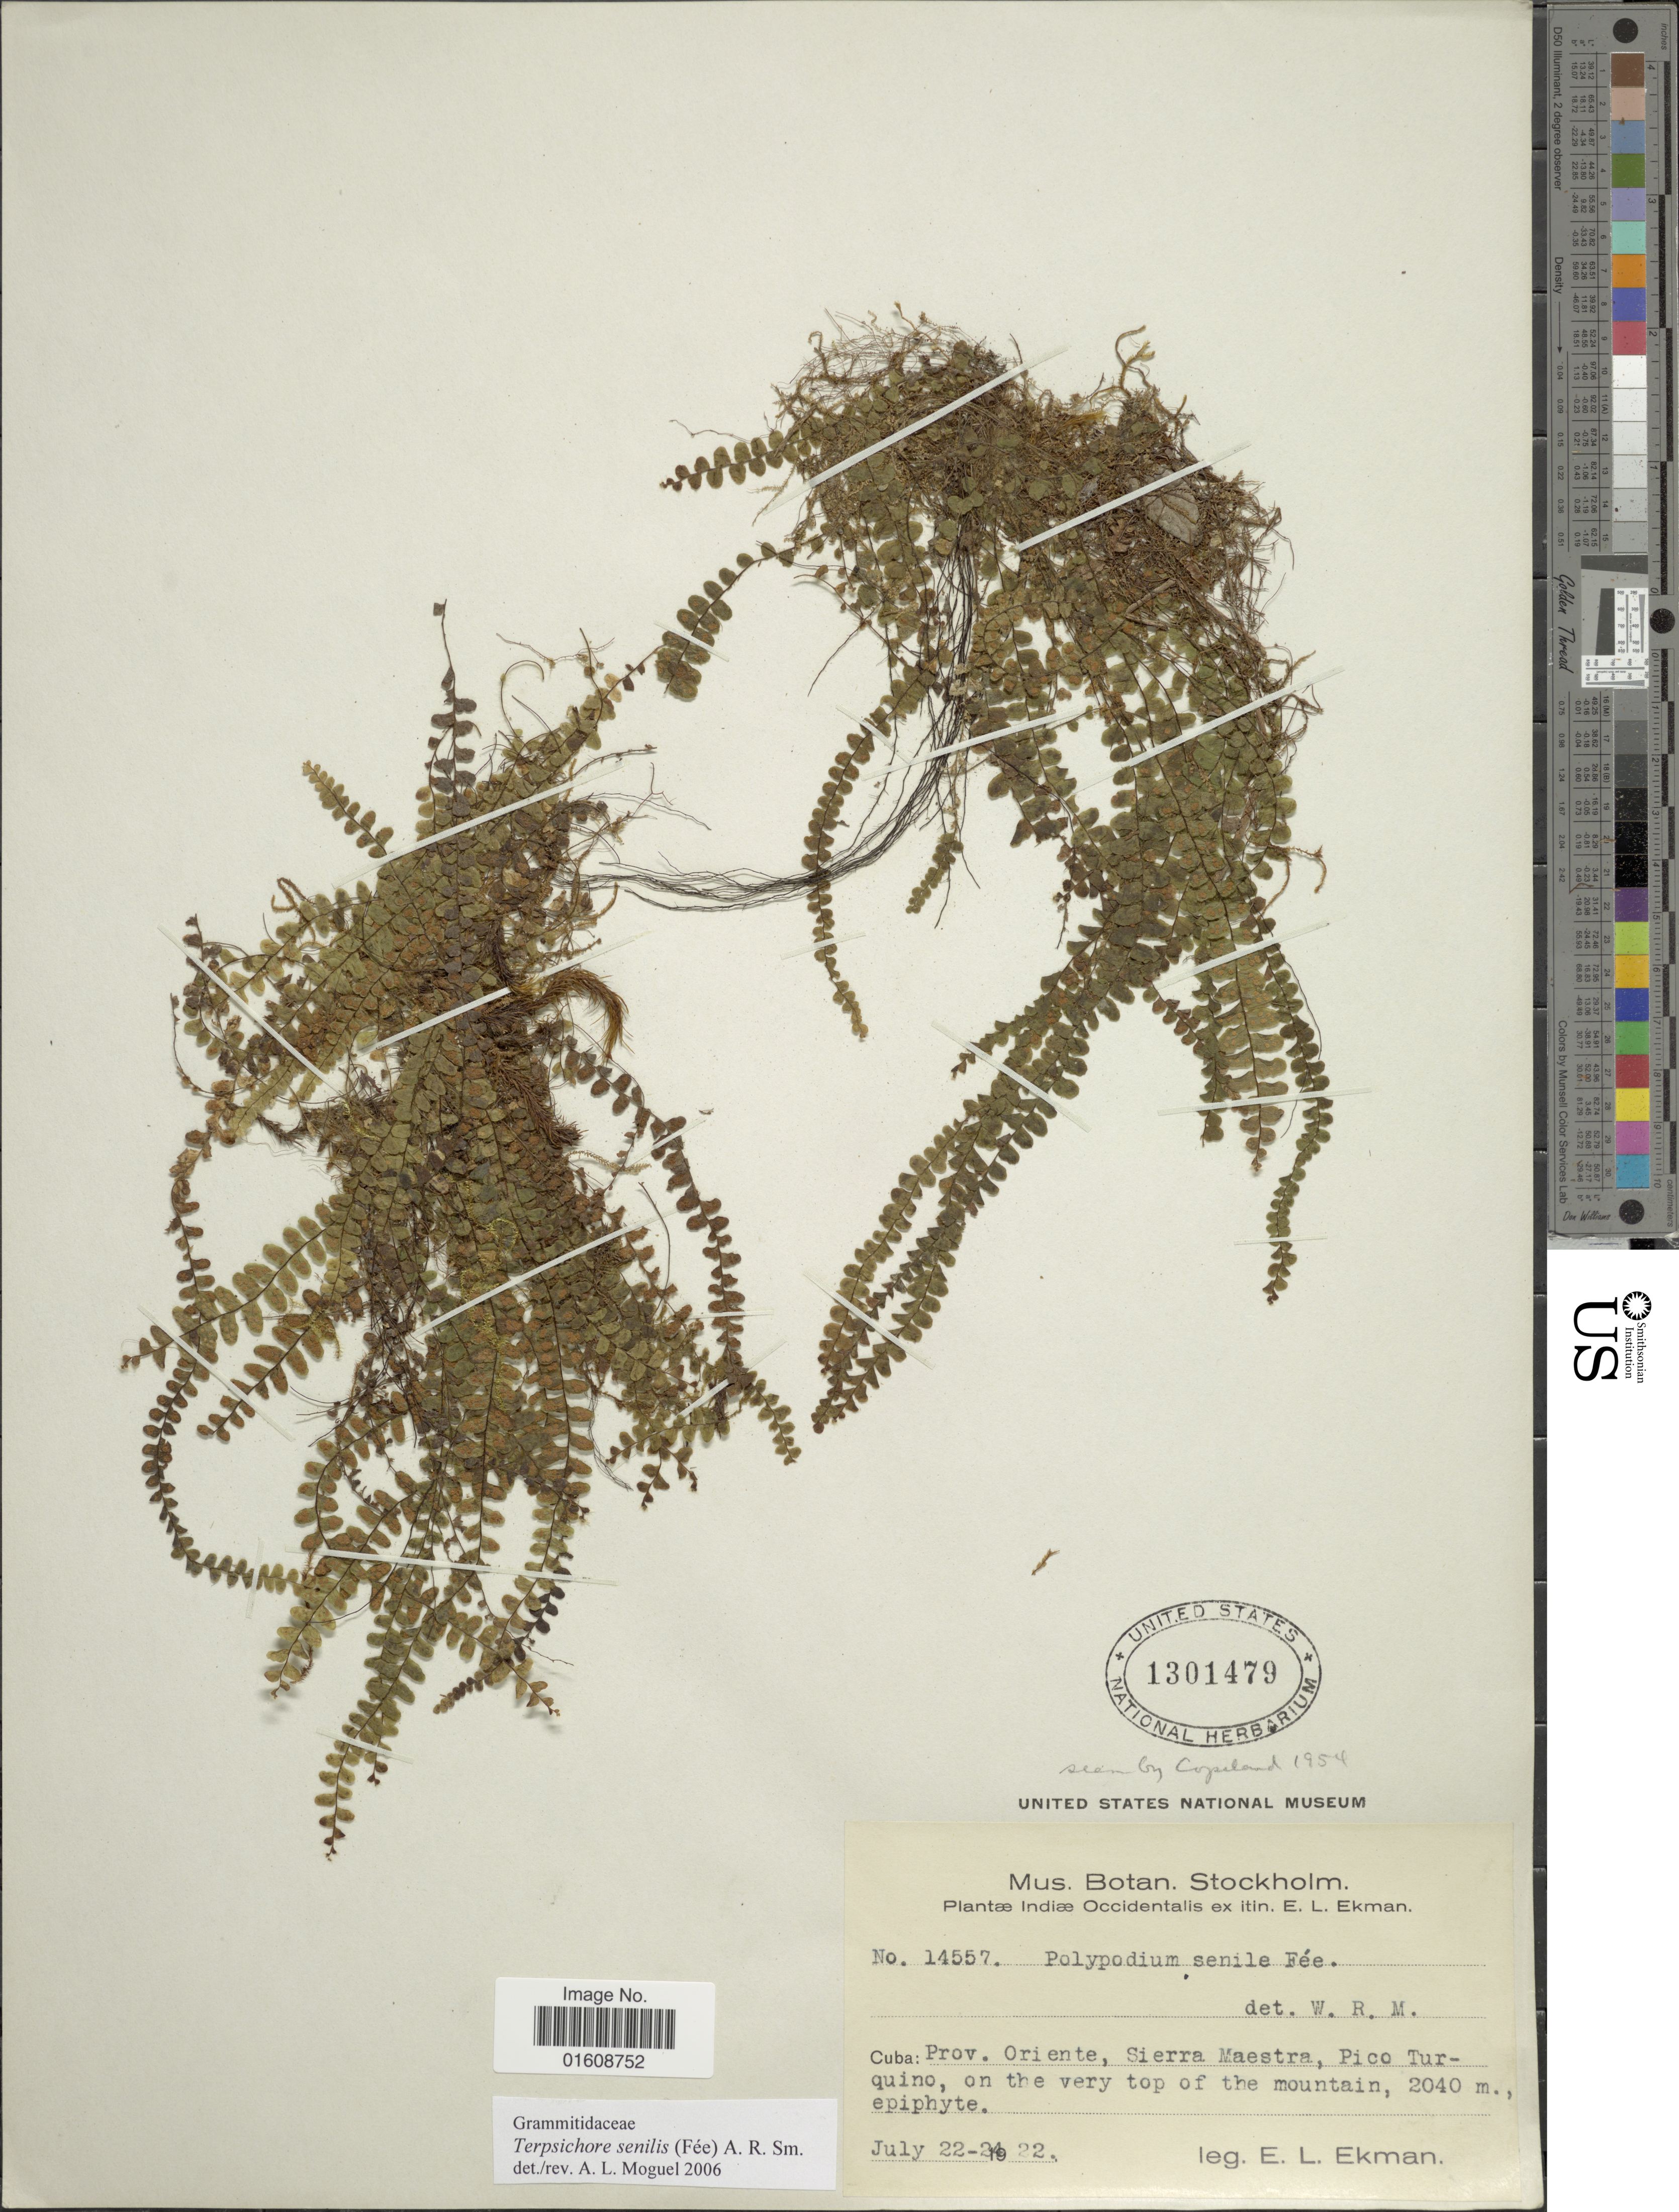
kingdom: Plantae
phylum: Tracheophyta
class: Polypodiopsida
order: Polypodiales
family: Polypodiaceae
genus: Alansmia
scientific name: Alansmia senilis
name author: (Fée) Moguel & M. Kessler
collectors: E. L. Ekman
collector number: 14557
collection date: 1922-07-22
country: Cuba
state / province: Oriente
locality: Sierra Maestra, Pico Turquino, on the very top of the mountain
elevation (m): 2040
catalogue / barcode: US 1301479